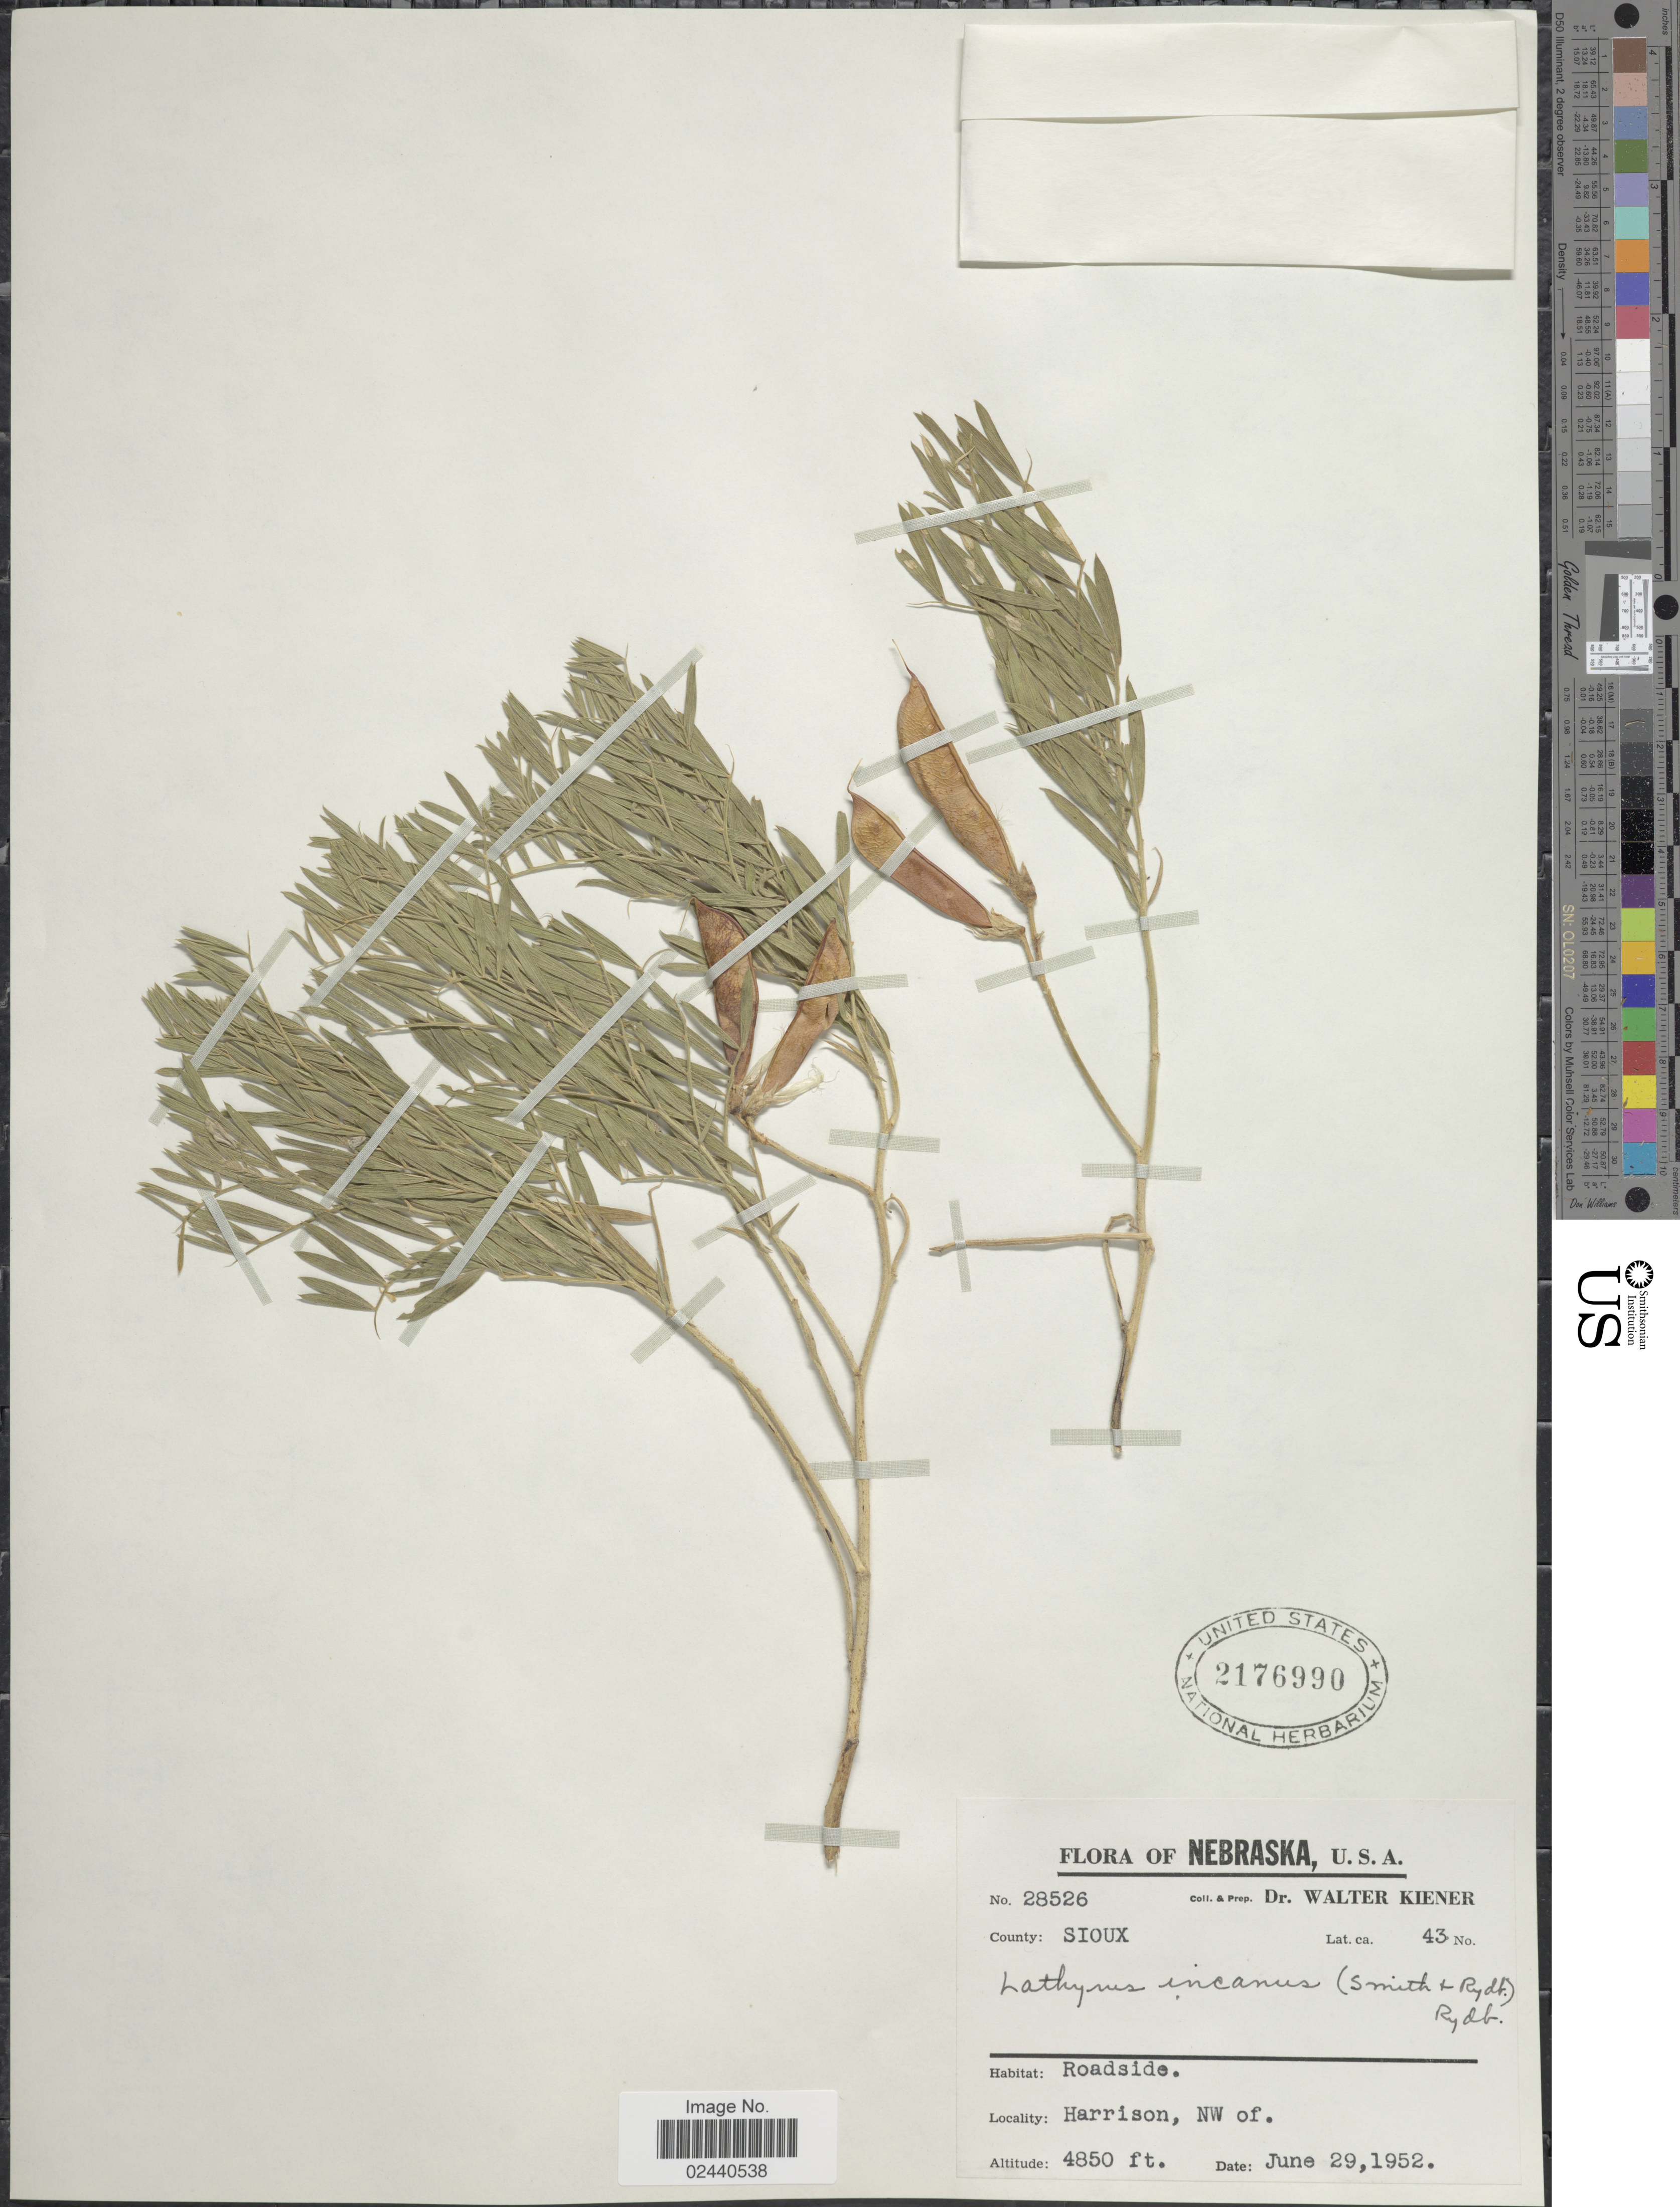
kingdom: Plantae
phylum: Tracheophyta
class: Magnoliopsida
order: Fabales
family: Fabaceae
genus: Lathyrus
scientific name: Lathyrus incanus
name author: (J.G. Sm. & Rydb.) Rydb.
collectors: W. Kiener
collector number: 28526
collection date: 1952-06-29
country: United States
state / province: Nebraska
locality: County: Sioux. Roadside. Harrison, NW of.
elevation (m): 1478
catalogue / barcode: US 2176990